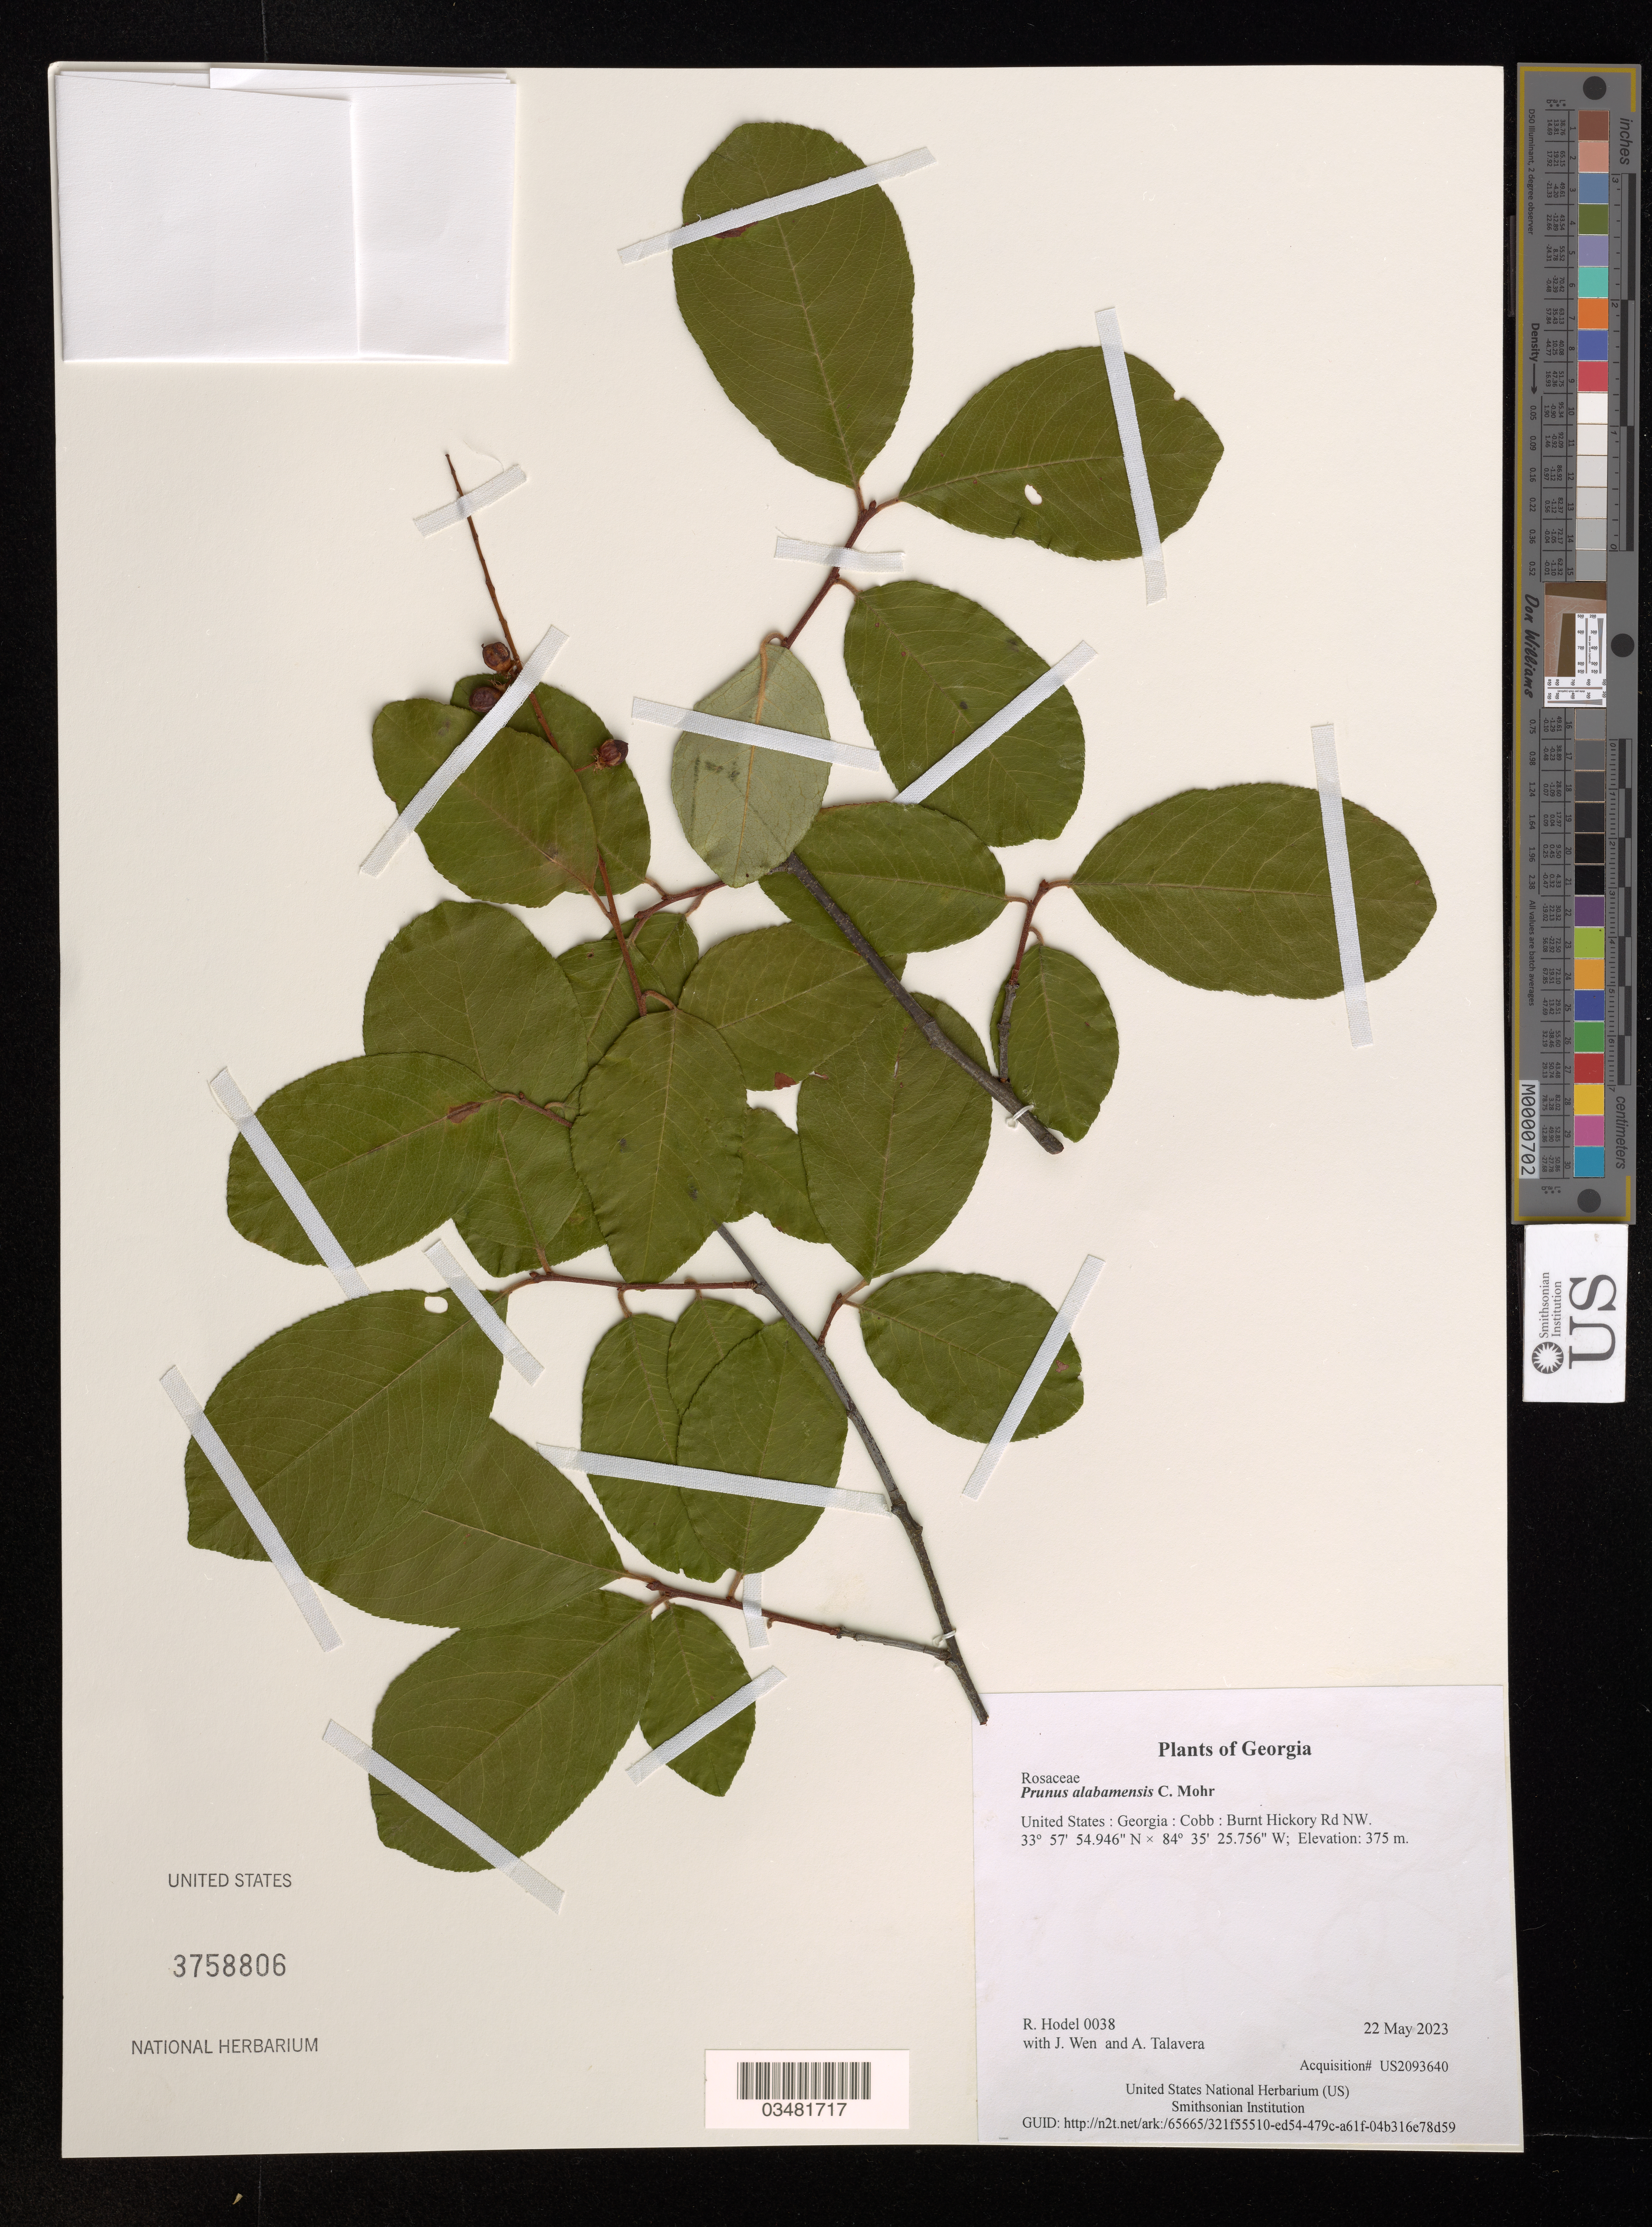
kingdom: Plantae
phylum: Tracheophyta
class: Magnoliopsida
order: Rosales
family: Rosaceae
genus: Prunus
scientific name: Prunus alabamensis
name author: C. Mohr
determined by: Hodel, Richard G. J.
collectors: R. Hodel, J. Wen & A. Talavera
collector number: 0038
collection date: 2023-05-22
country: United States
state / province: Georgia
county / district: Cobb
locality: Burnt Hickory Rd NW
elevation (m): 375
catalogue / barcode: US 3758806